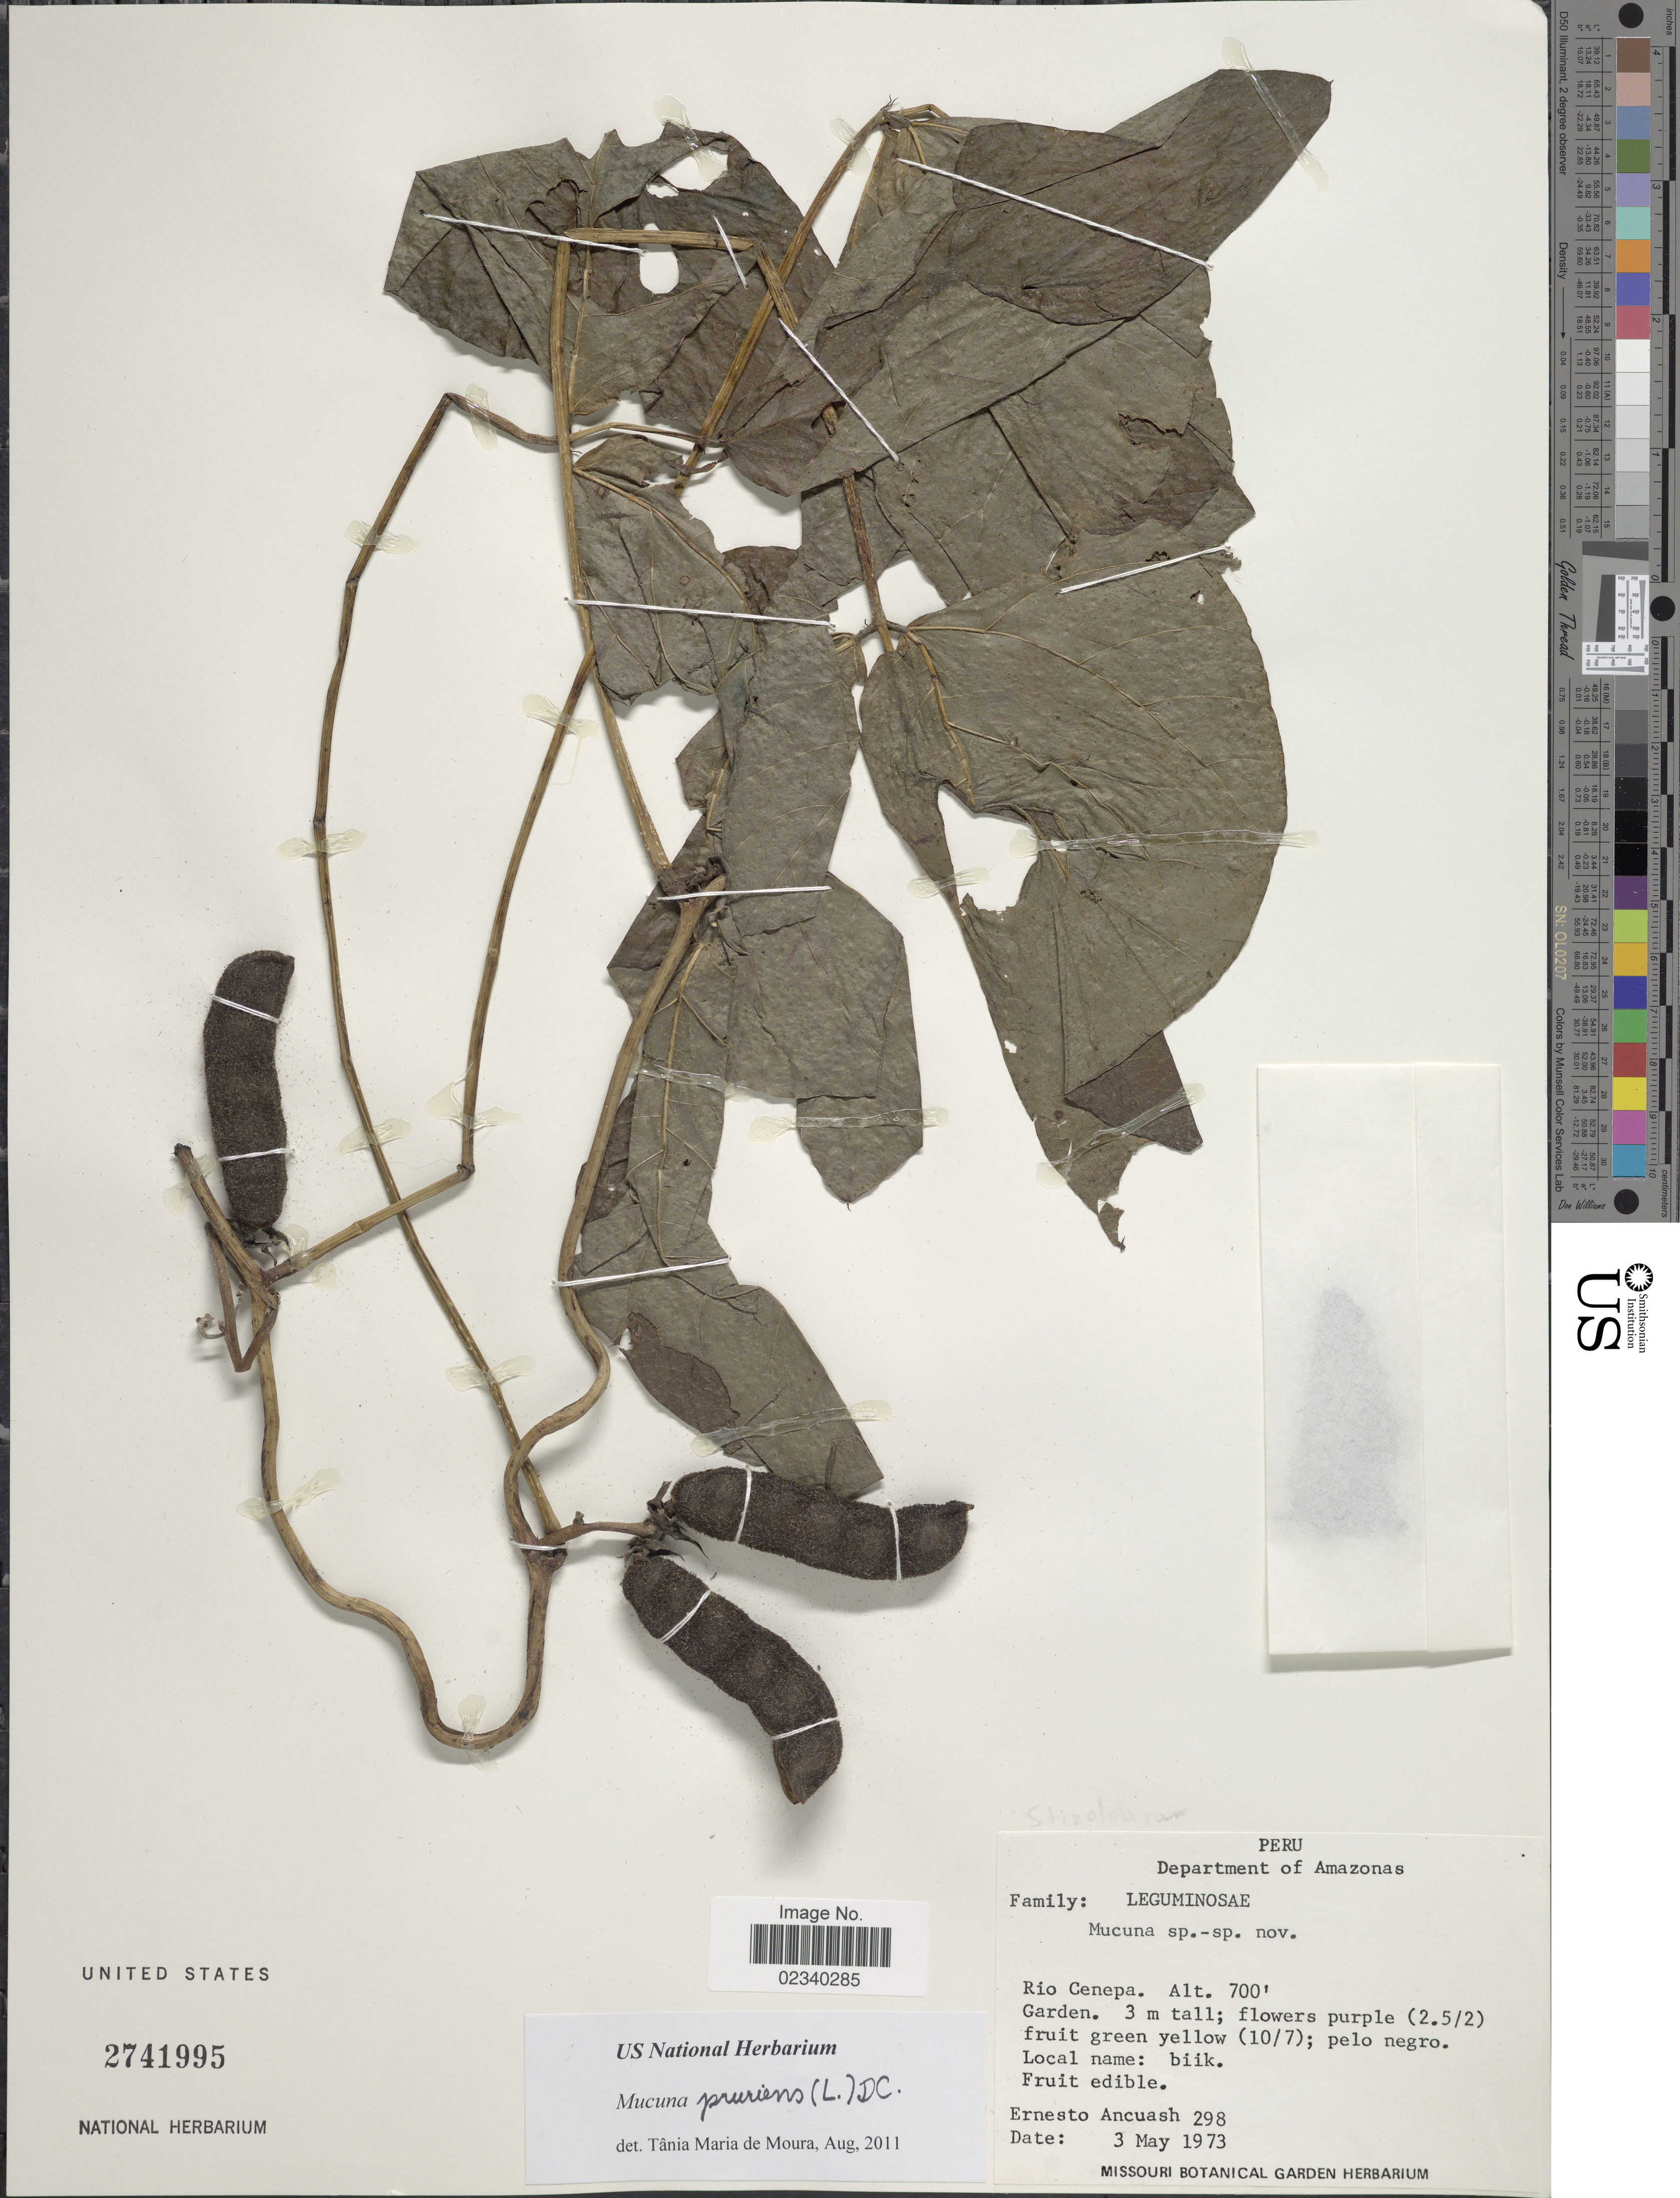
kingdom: Plantae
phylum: Tracheophyta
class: Magnoliopsida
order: Fabales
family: Fabaceae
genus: Mucuna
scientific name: Mucuna pruriens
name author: (L.) DC.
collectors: E. Ancuash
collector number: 298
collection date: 1973-05-03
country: Peru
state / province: Amazonas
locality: Department of Amazonas. Rio Cenepa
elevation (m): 213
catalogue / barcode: US 2741995